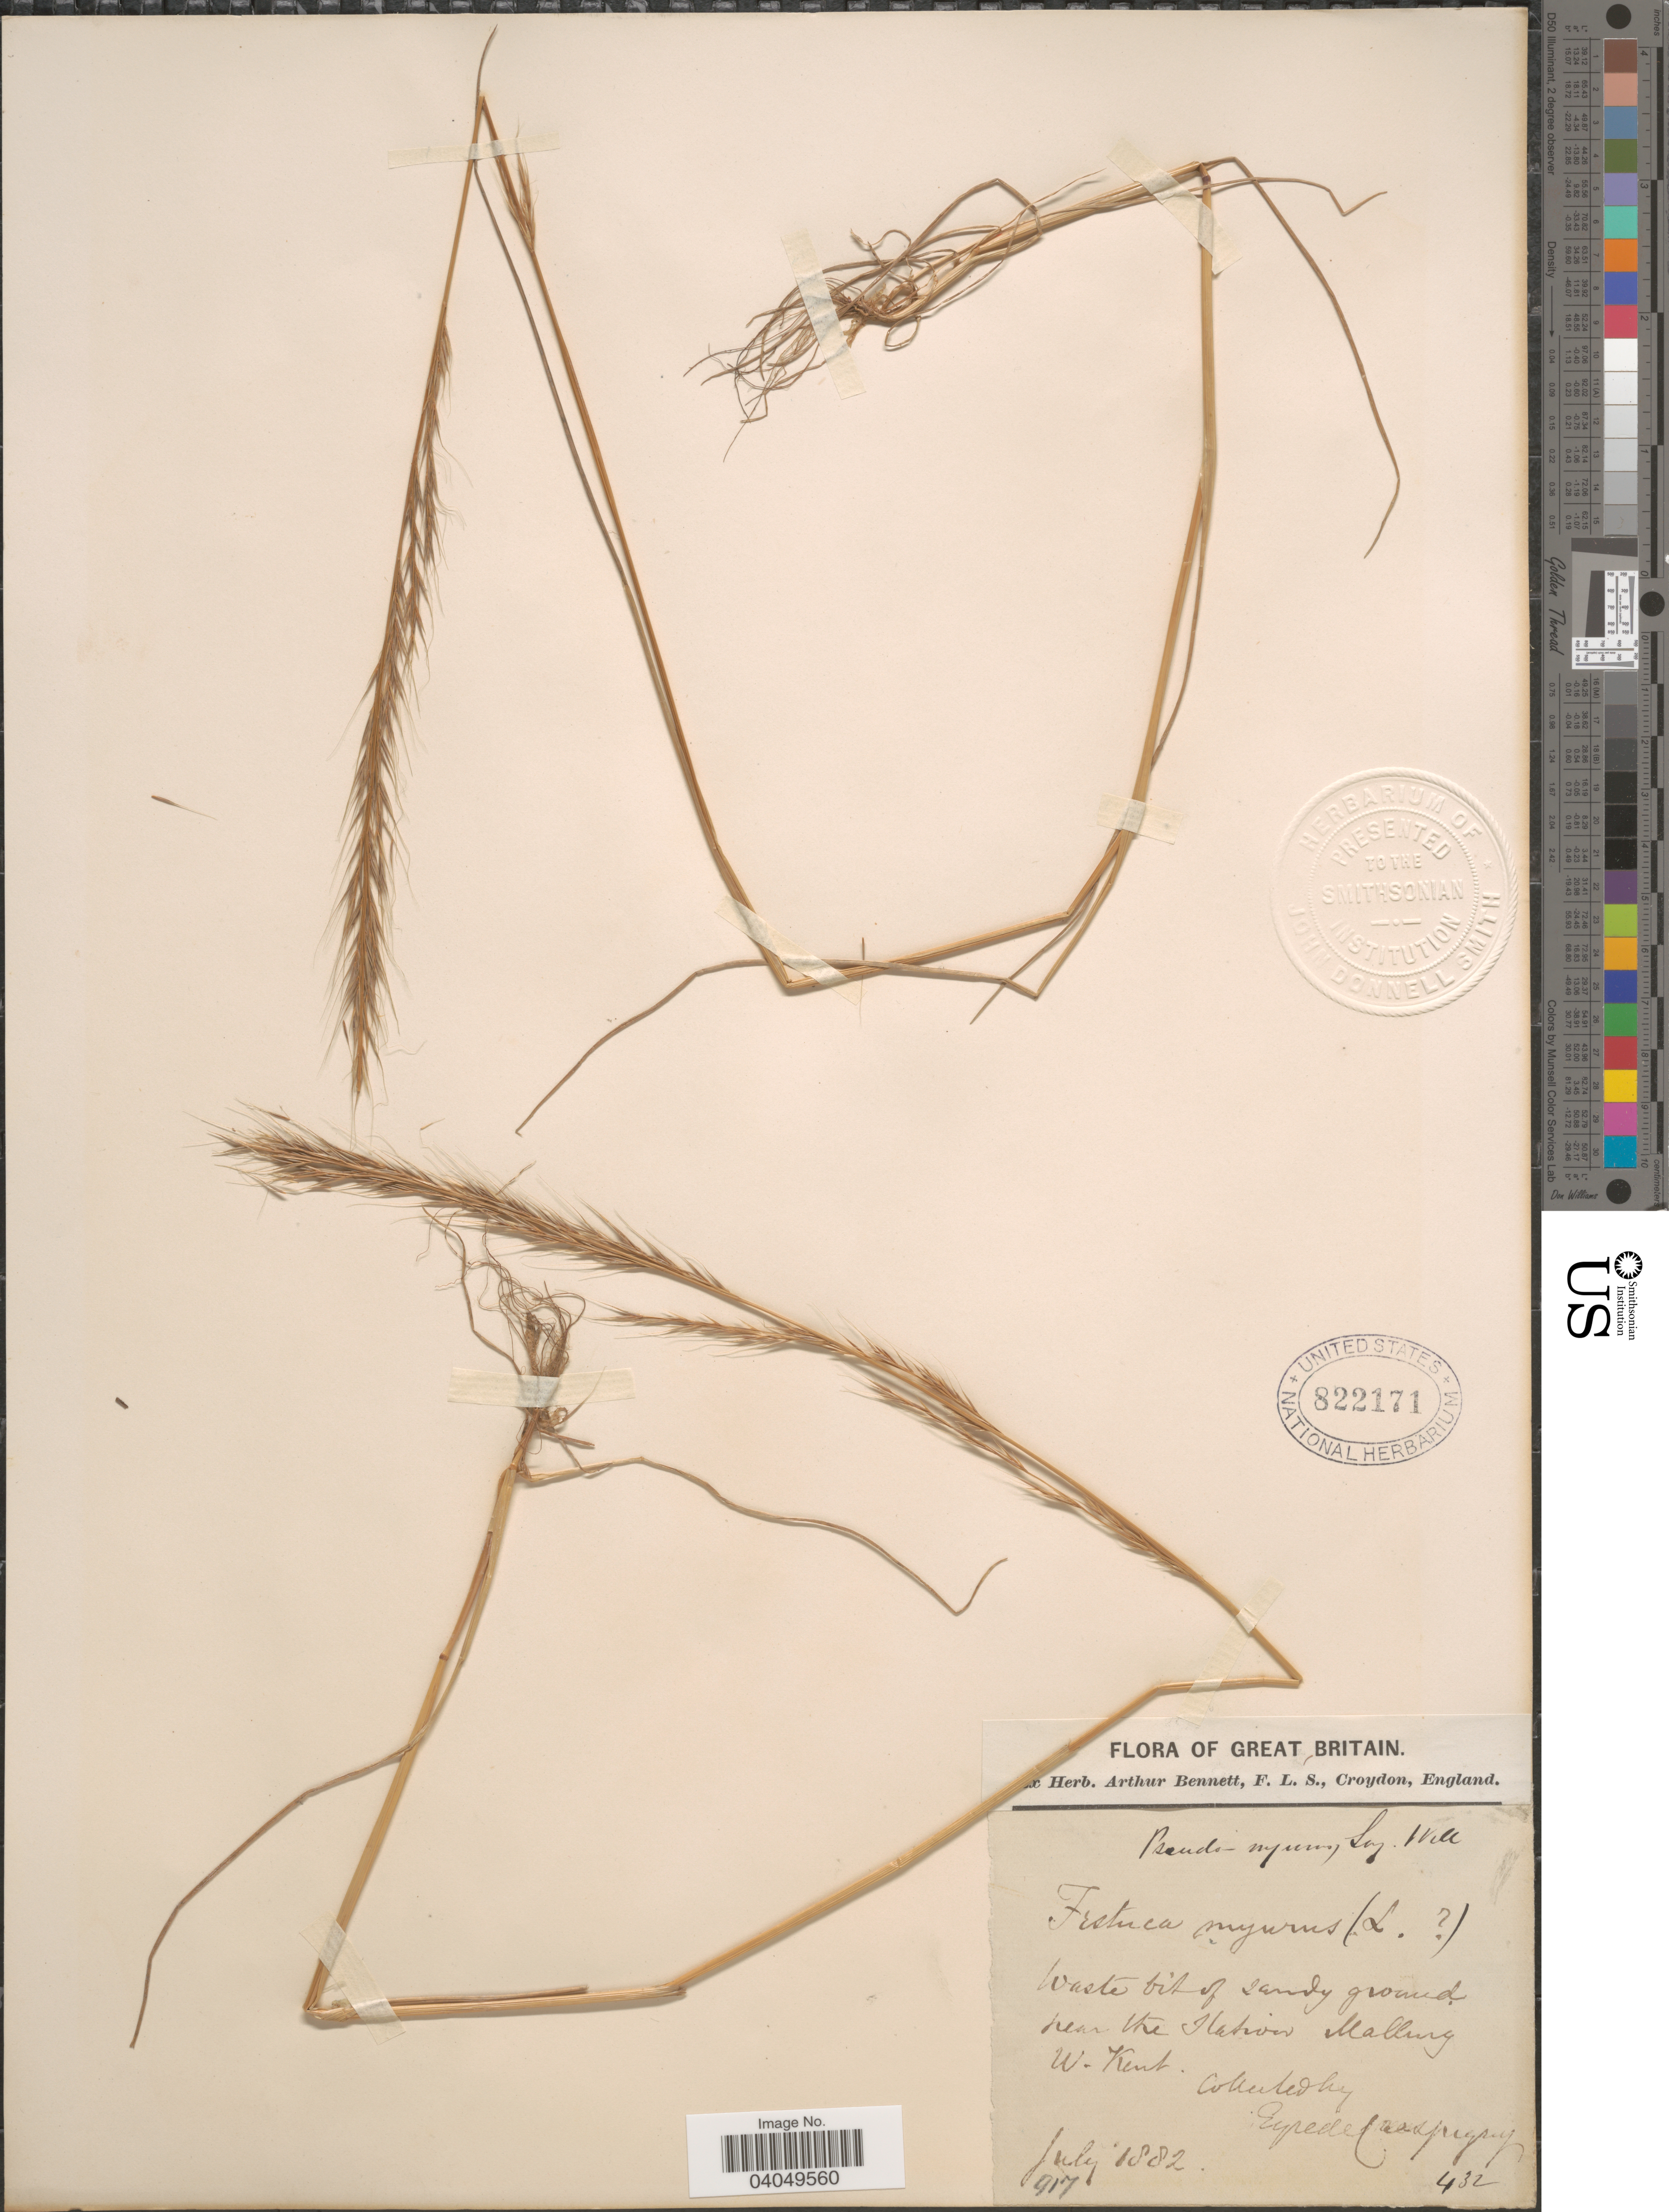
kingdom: Plantae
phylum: Tracheophyta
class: Liliopsida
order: Poales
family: Poaceae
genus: Festuca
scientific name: Festuca myuros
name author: L.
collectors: Eyrelle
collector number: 432?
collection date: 1882-07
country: United Kingdom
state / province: England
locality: Great Britain. Near the Station Mallurg W. Kent.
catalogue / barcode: US 822171